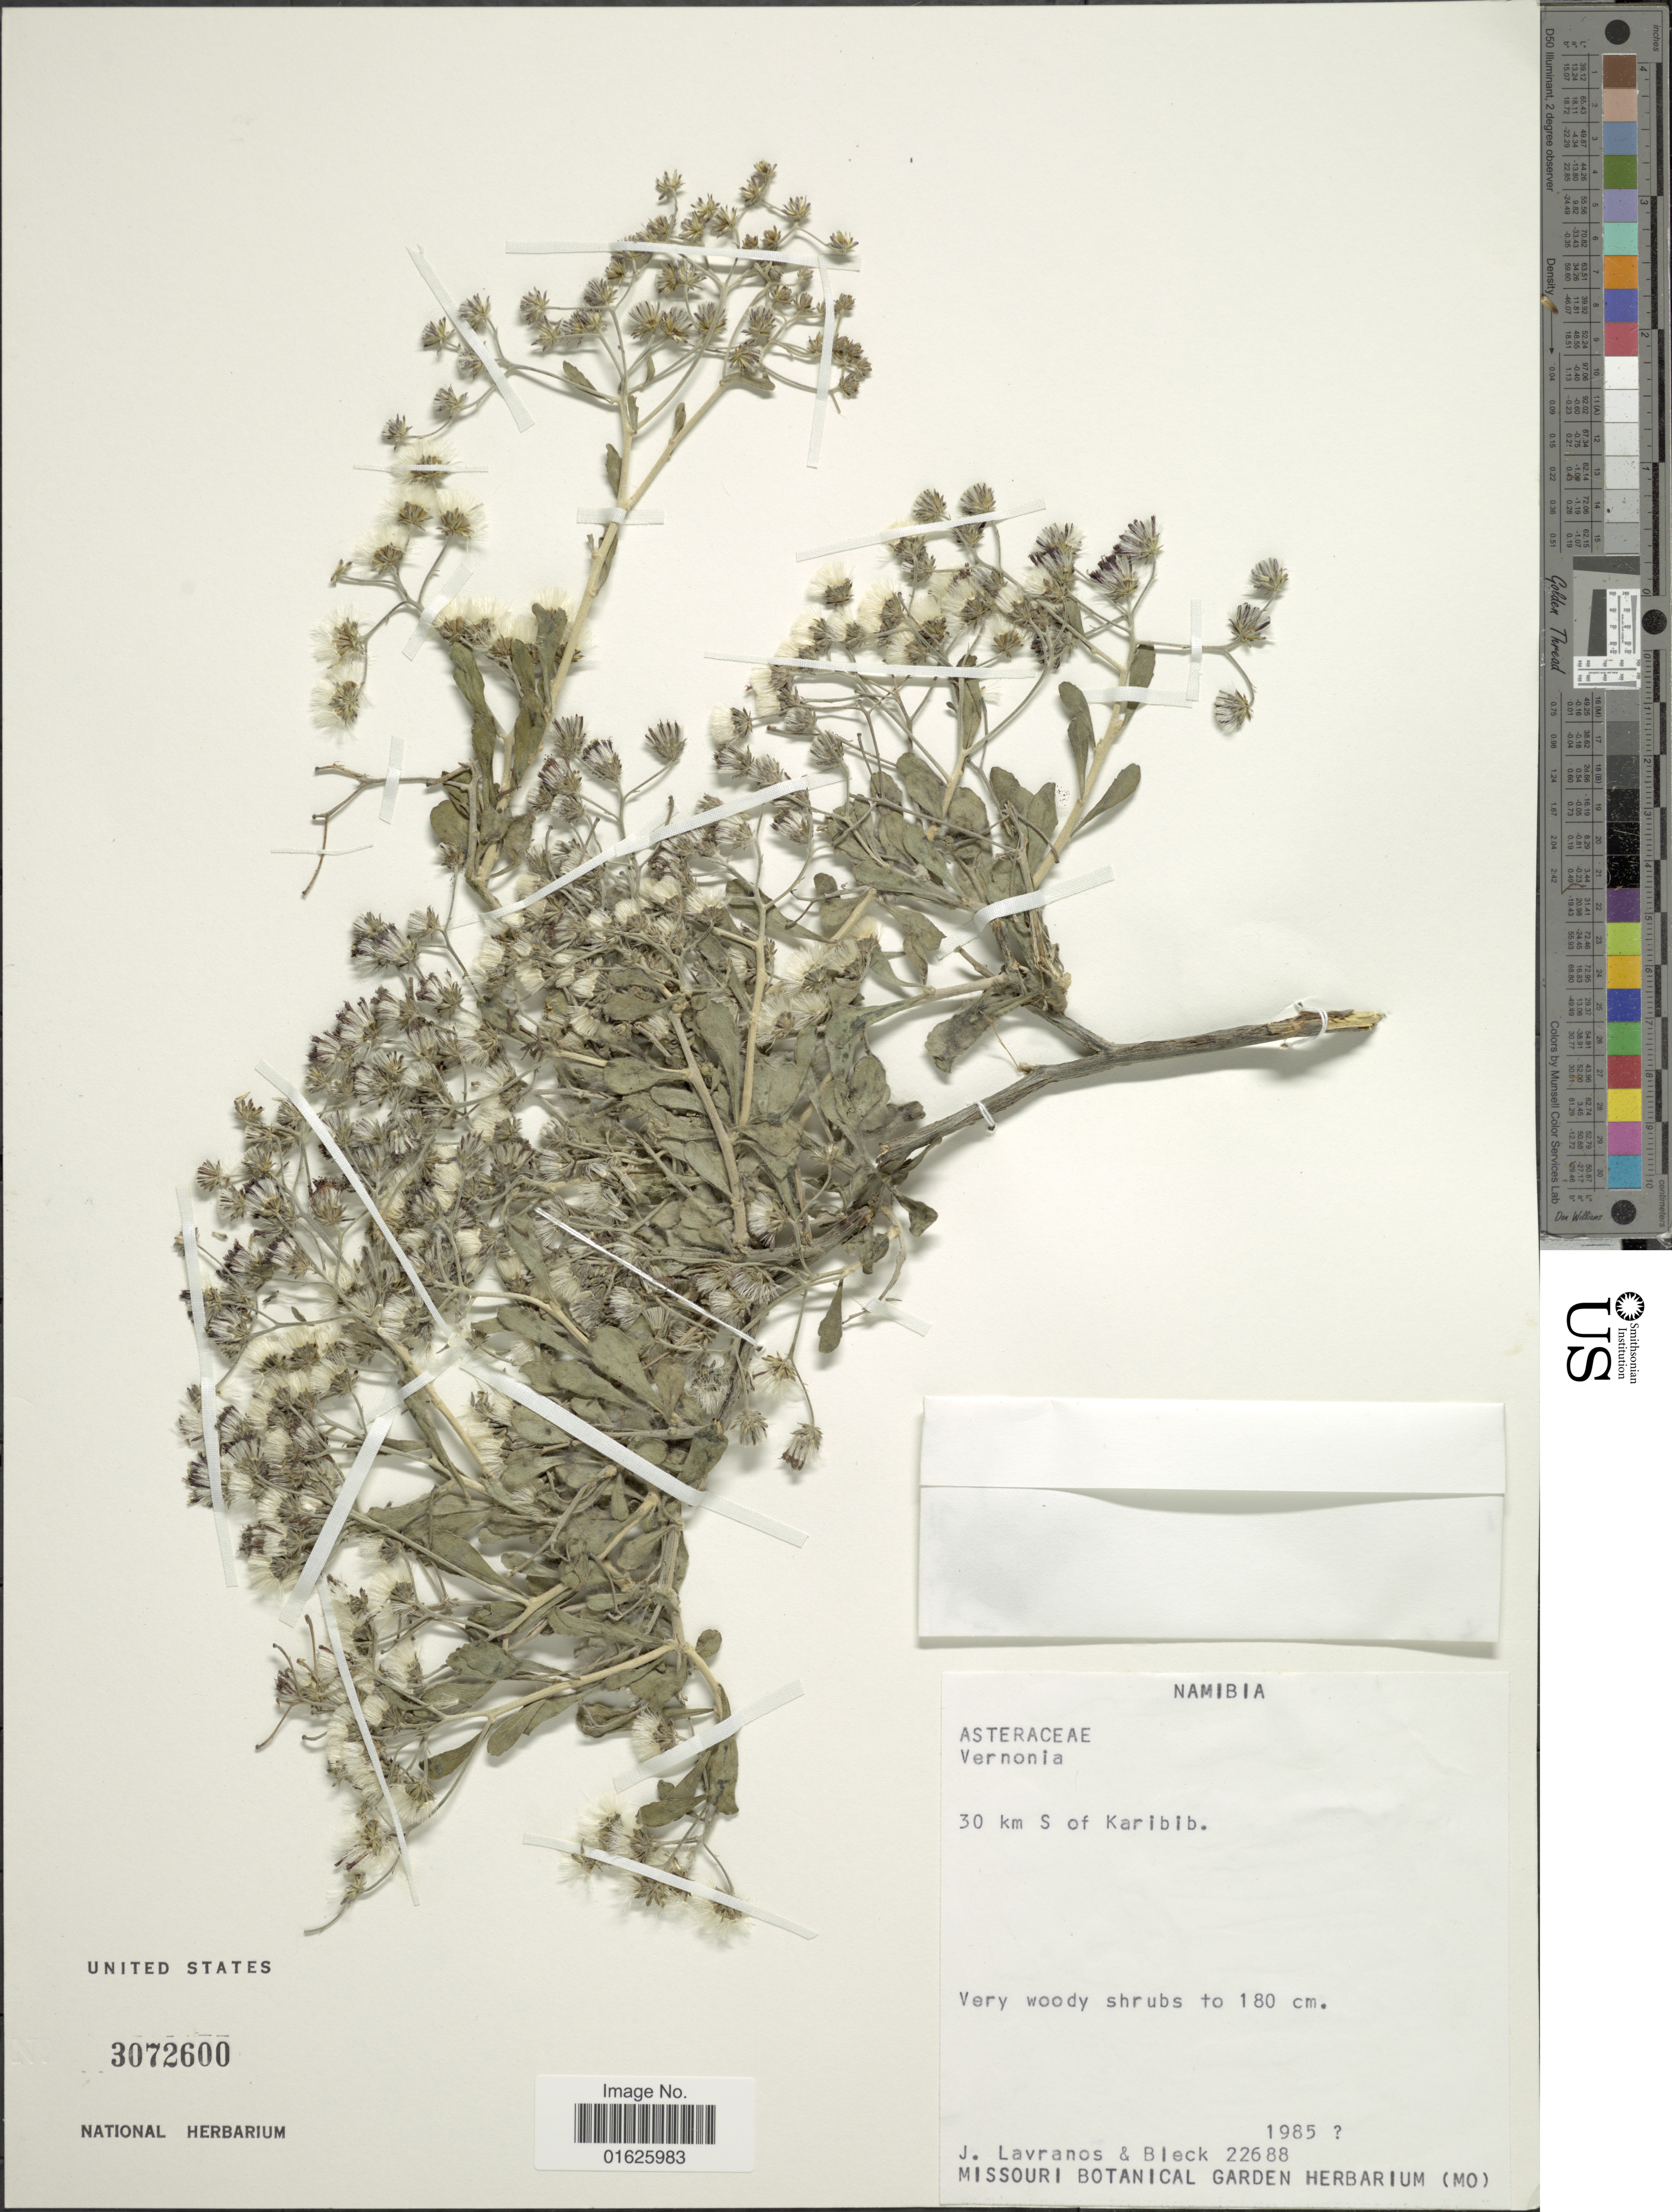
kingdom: Plantae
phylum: Tracheophyta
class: Magnoliopsida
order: Asterales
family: Asteraceae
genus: Orbivestus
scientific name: Orbivestus cinerascens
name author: (Sch. Bip. in Schweinf.) H. Rob.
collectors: J. Lavranos & -. Bleck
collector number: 22688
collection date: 1985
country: Namibia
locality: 30 km S of Karibib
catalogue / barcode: US 3072600